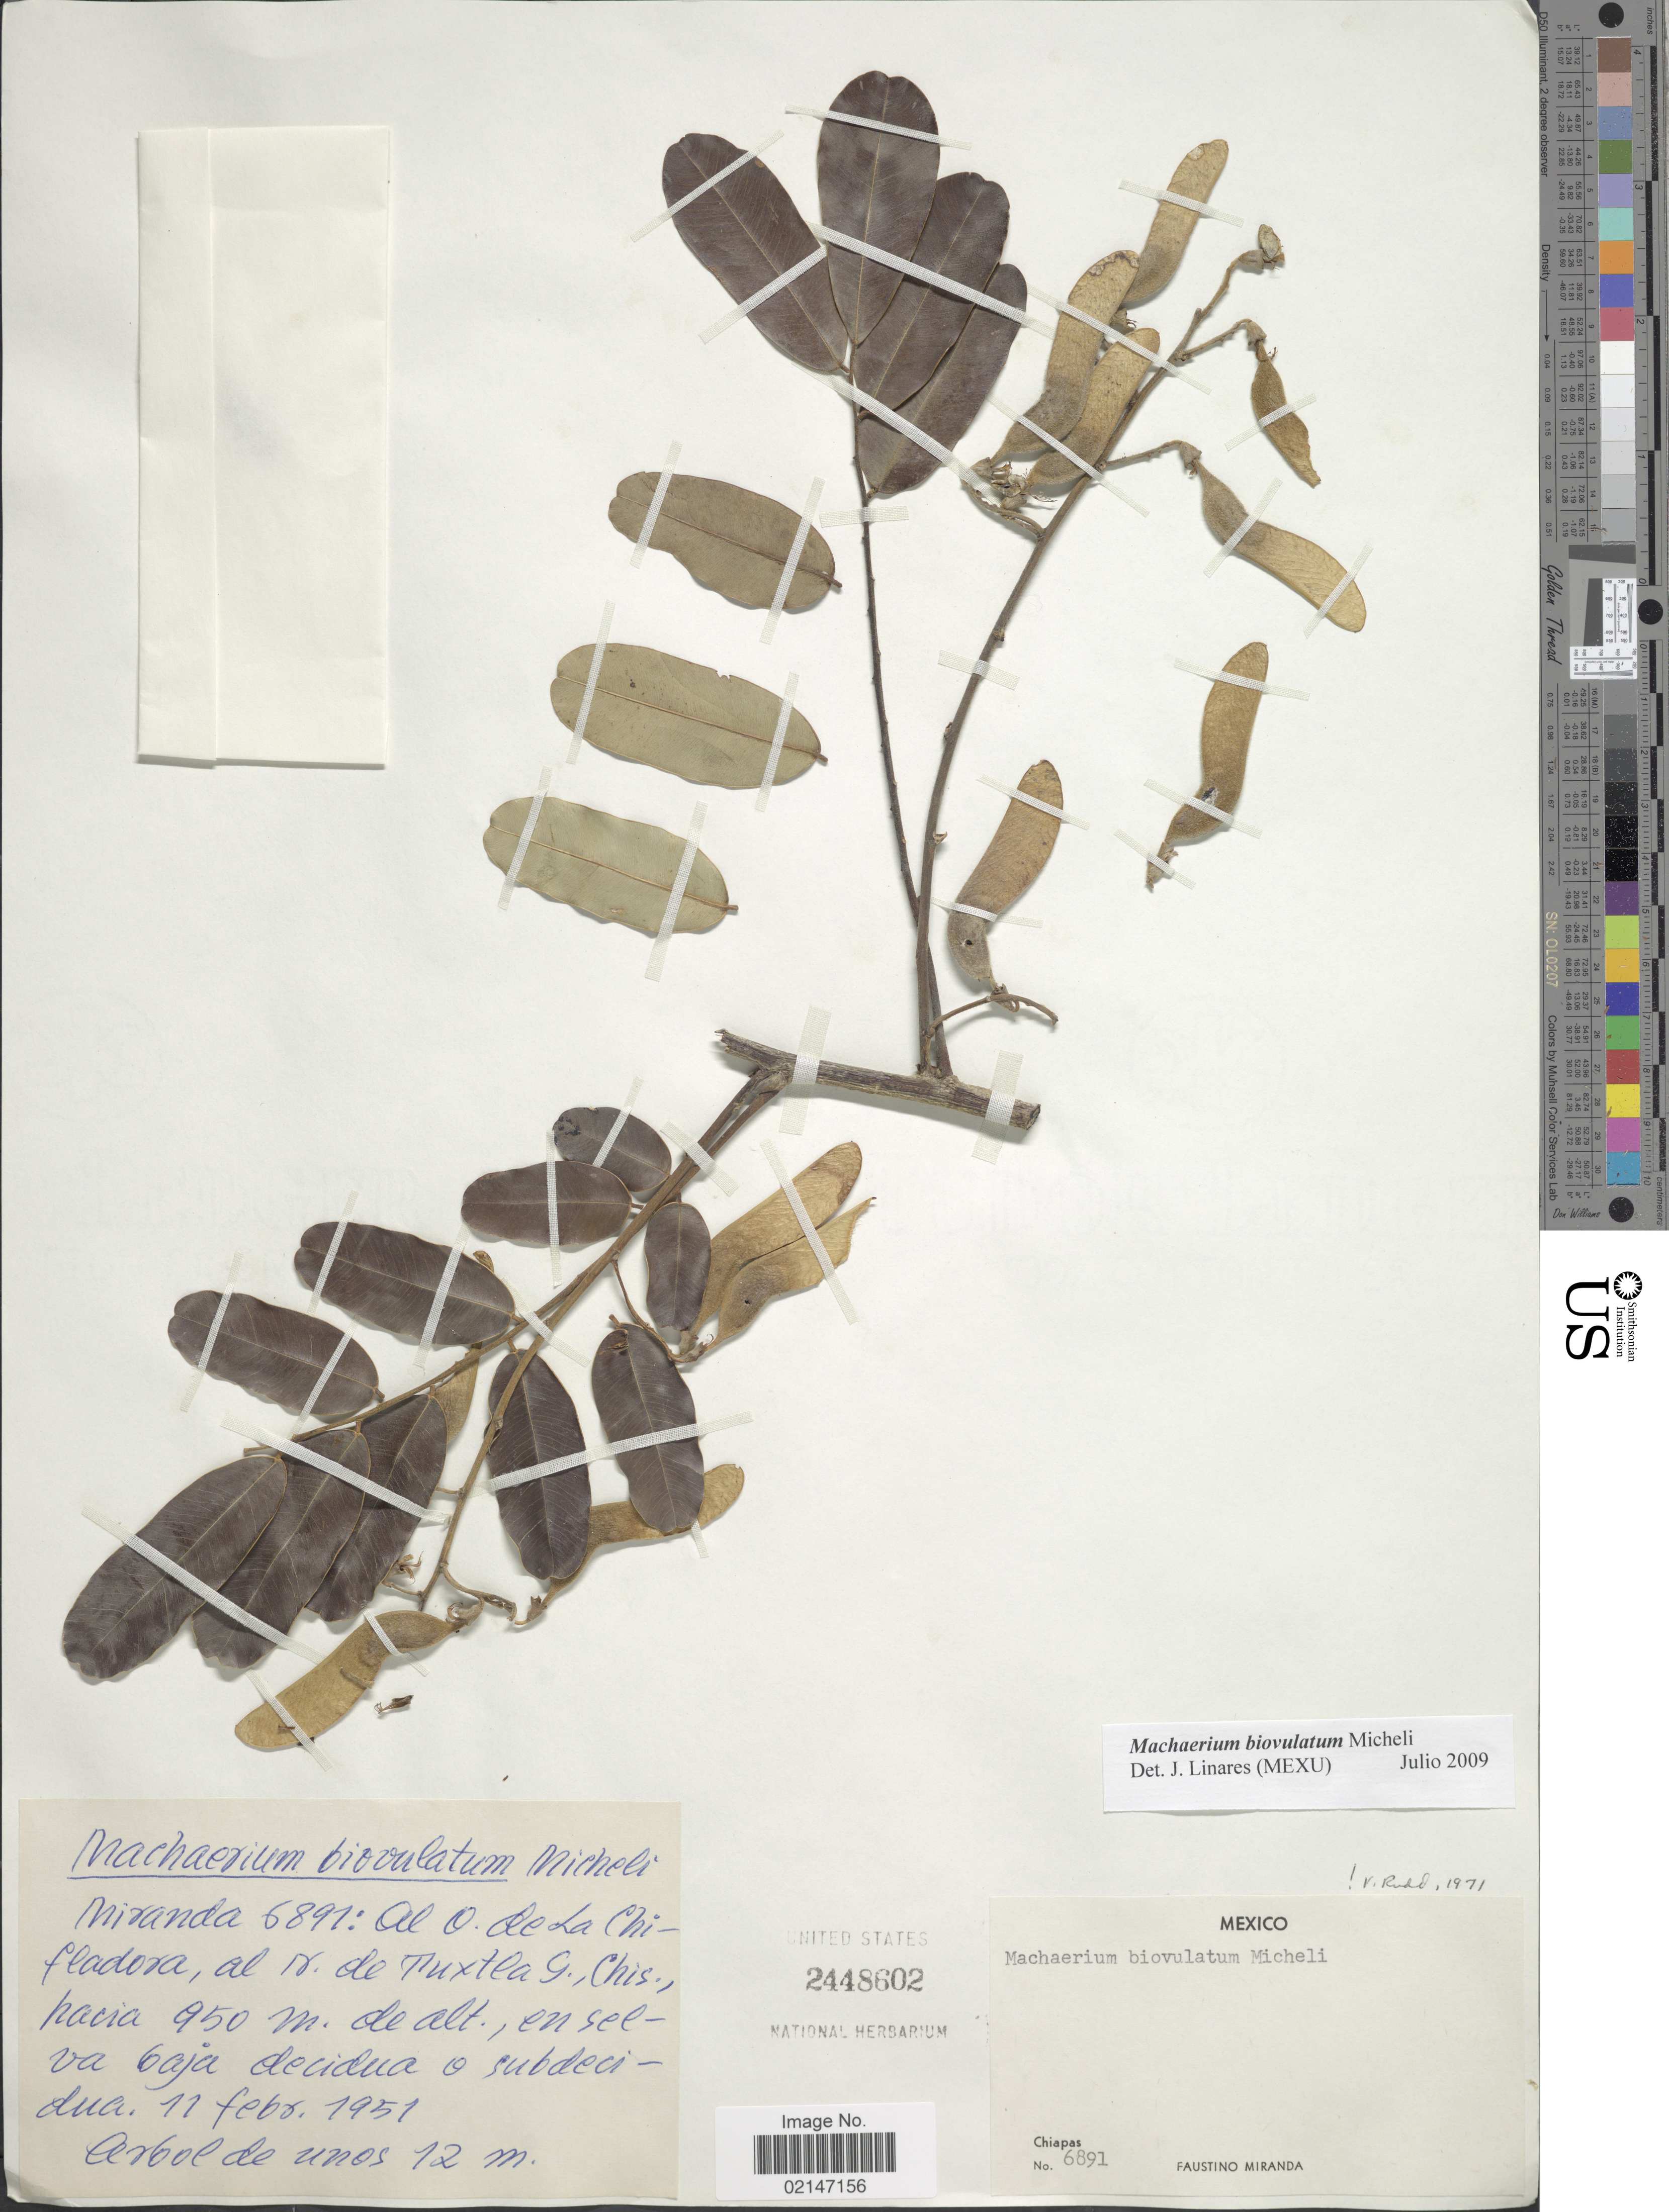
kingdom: Plantae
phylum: Tracheophyta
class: Magnoliopsida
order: Fabales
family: Fabaceae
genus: Machaerium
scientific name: Machaerium biovulatum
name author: Micheli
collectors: F. Miranda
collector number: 6891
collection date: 1951-02-11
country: Mexico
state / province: Chiapas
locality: Al O. dela Chifladora, al N. de Tuxt;a G. Chispacia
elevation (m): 950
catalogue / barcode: US 2448602